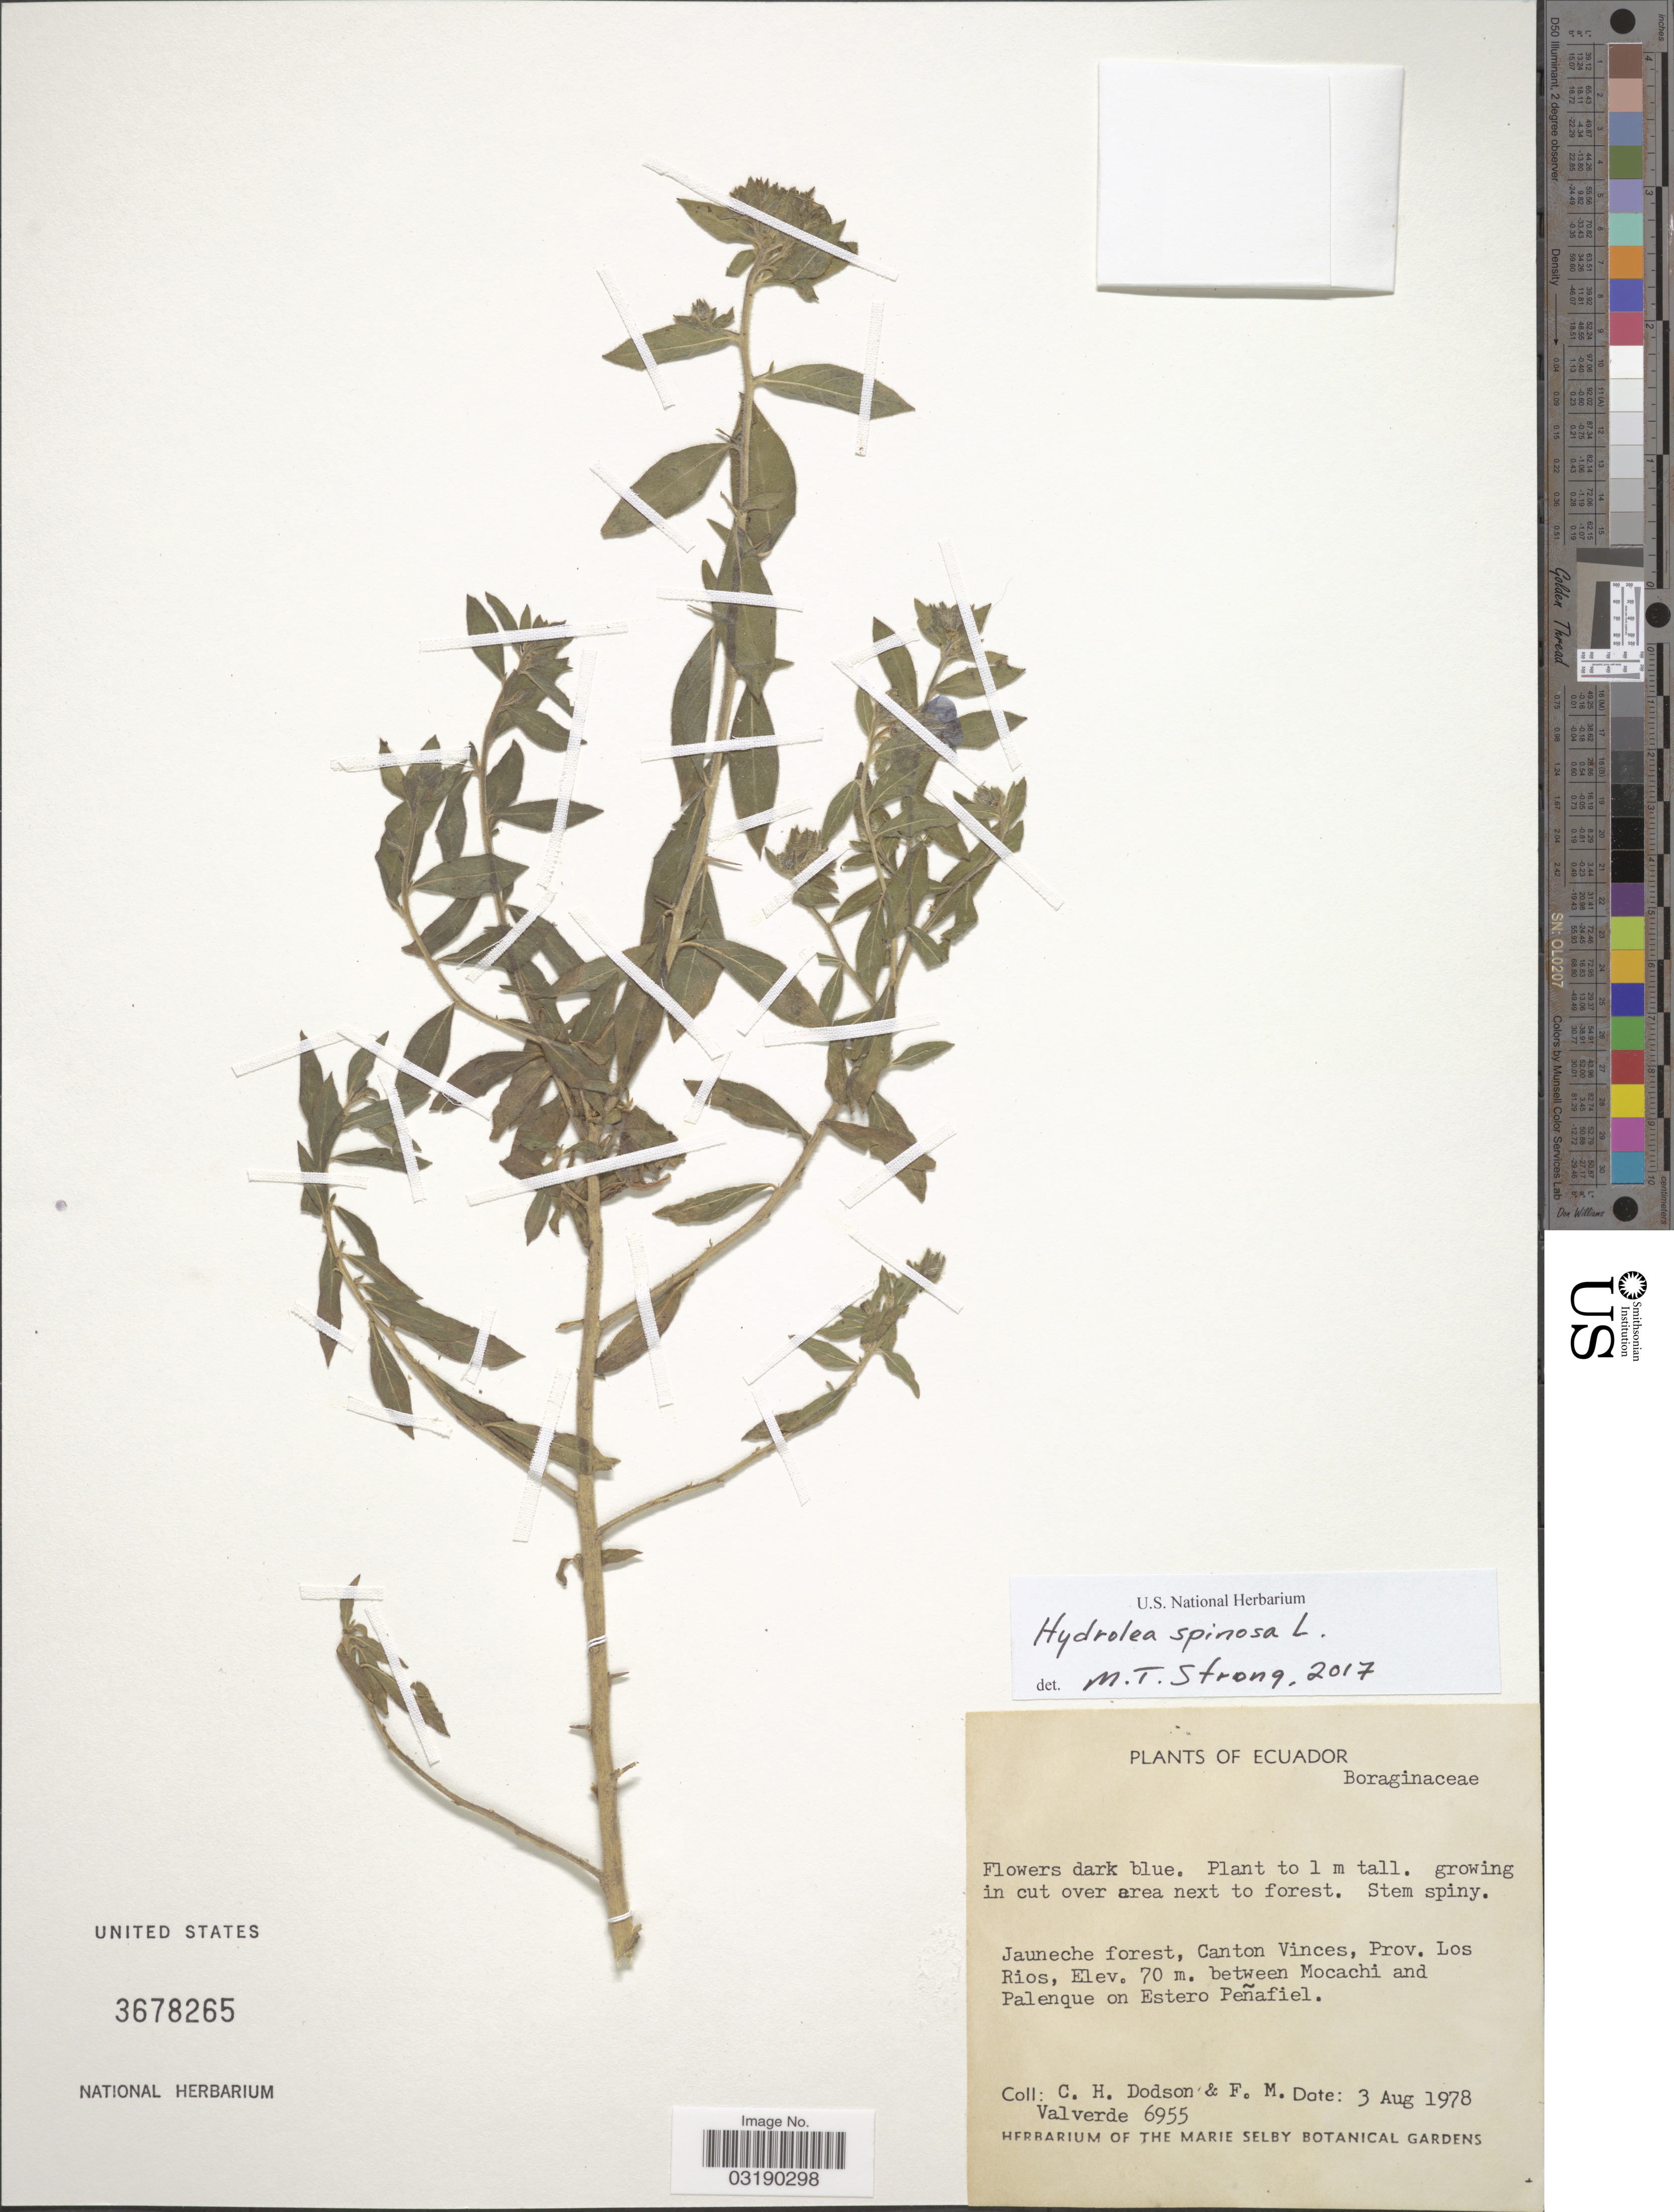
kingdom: Plantae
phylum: Tracheophyta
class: Magnoliopsida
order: Solanales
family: Hydroleaceae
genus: Hydrolea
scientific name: Hydrolea spinosa var. spinosa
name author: L.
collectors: C. H. Dodson & F. M. Valverde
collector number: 6955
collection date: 1978-08-03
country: Ecuador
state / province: Los Ríos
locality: Jauneche forest, Canton Vinces, Prov. Los Rios, between Mocachi and Palenqui on Estero Peñafiel.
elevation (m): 70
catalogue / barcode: US 3678265